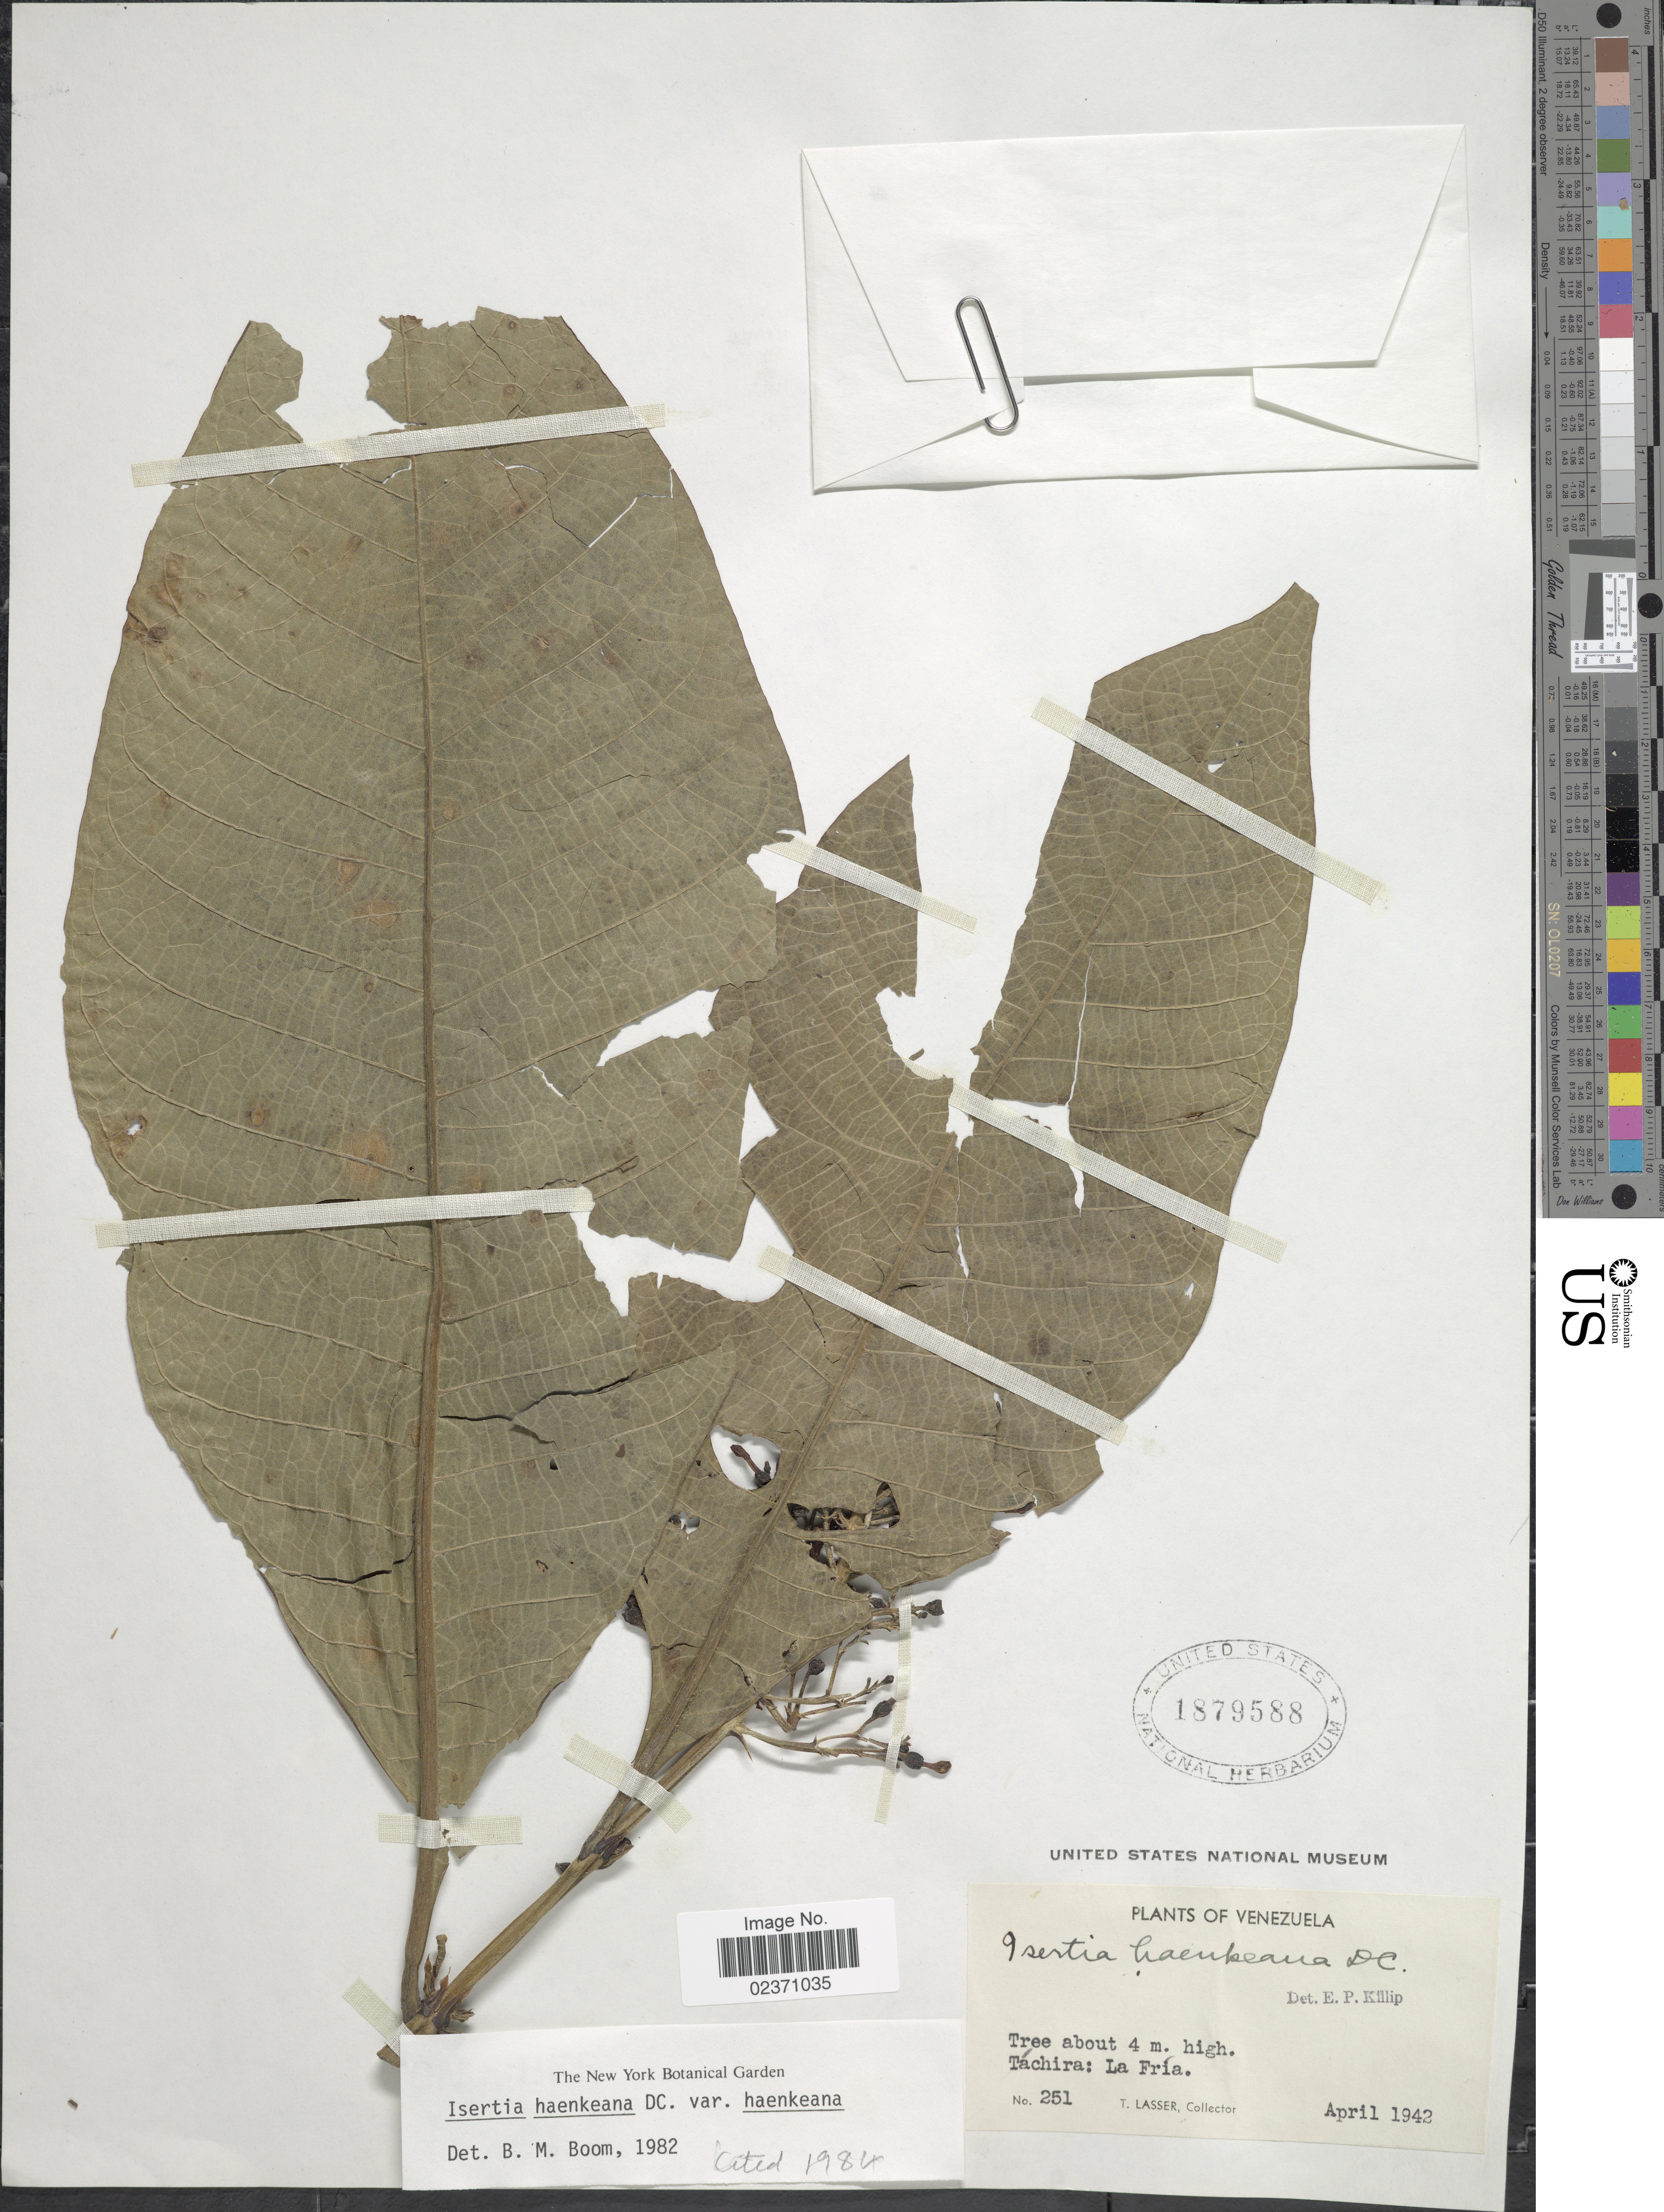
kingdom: Plantae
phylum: Tracheophyta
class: Magnoliopsida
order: Gentianales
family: Rubiaceae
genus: Isertia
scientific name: Isertia haenkeana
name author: DC.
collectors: T. Lasser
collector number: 251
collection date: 1942-04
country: Venezuela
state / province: Tachira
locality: La Fria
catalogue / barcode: US 1879588